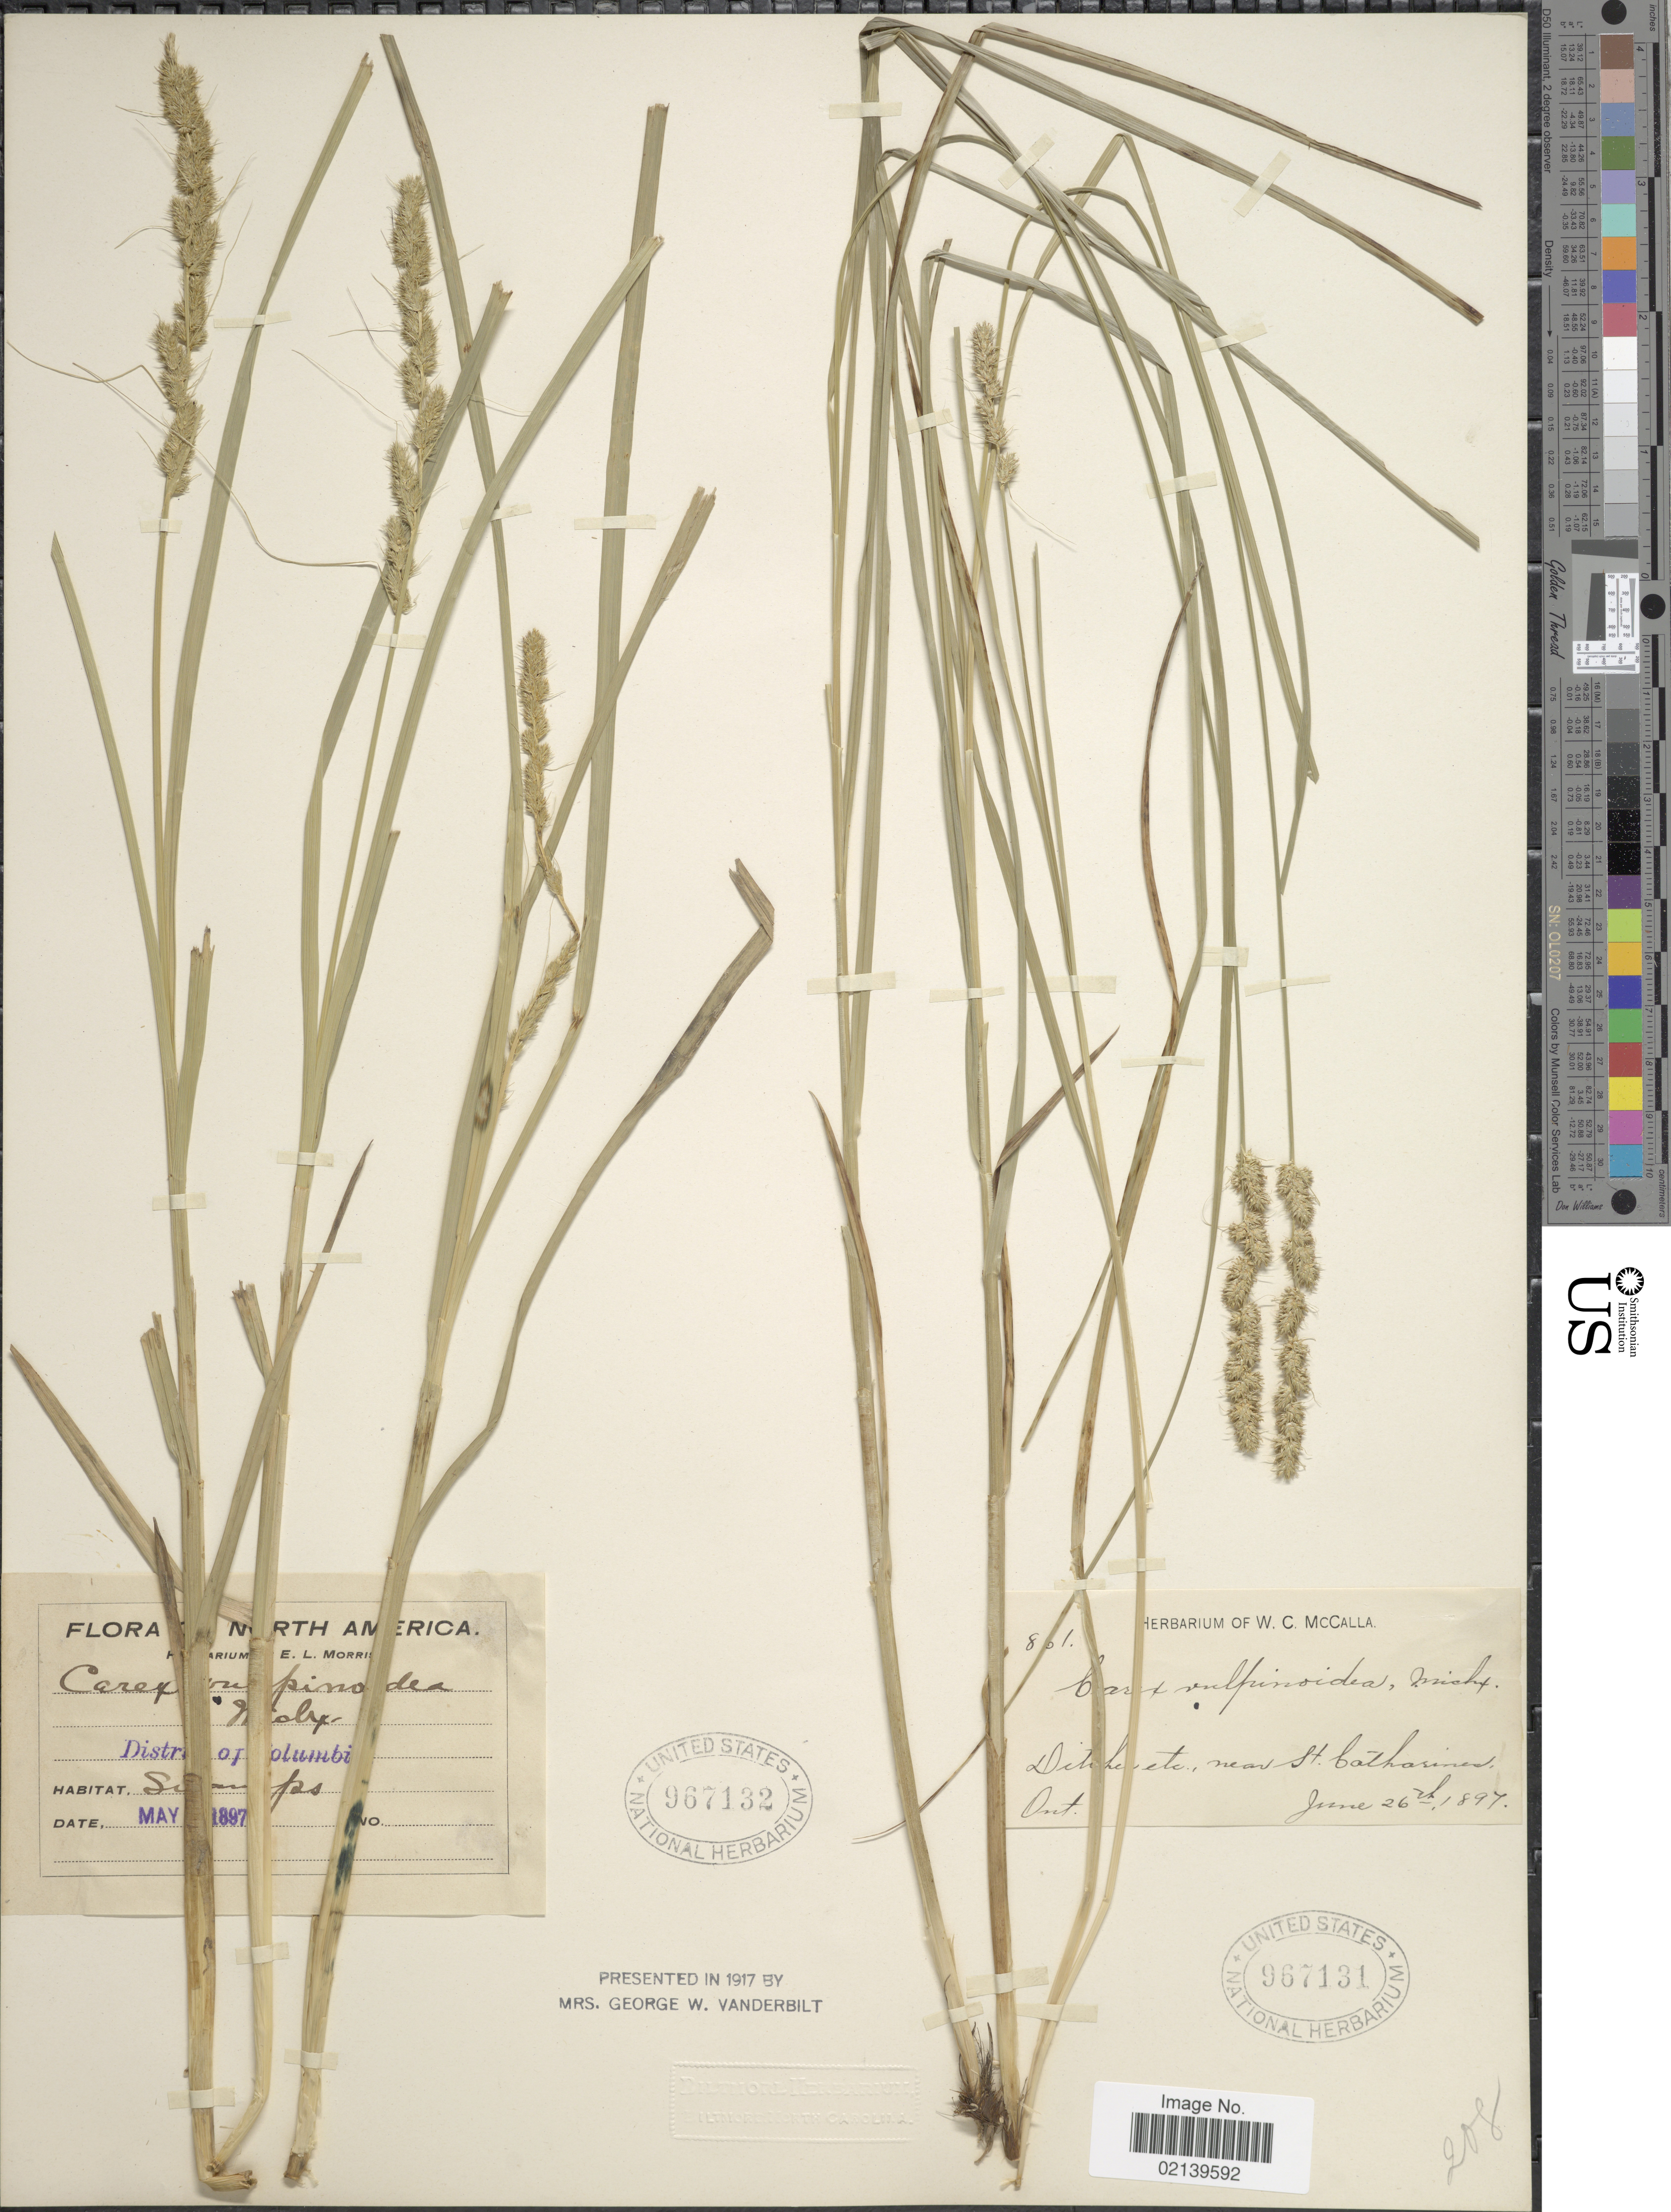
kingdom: Plantae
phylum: Tracheophyta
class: Liliopsida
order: Poales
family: Cyperaceae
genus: Carex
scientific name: Carex vulpinoidea Michx.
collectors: ex herb. W. C. McCalla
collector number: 861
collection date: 1897-06-26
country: Canada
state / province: Ontario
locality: Ditches etc., near St. Catharines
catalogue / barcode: US 967131-2